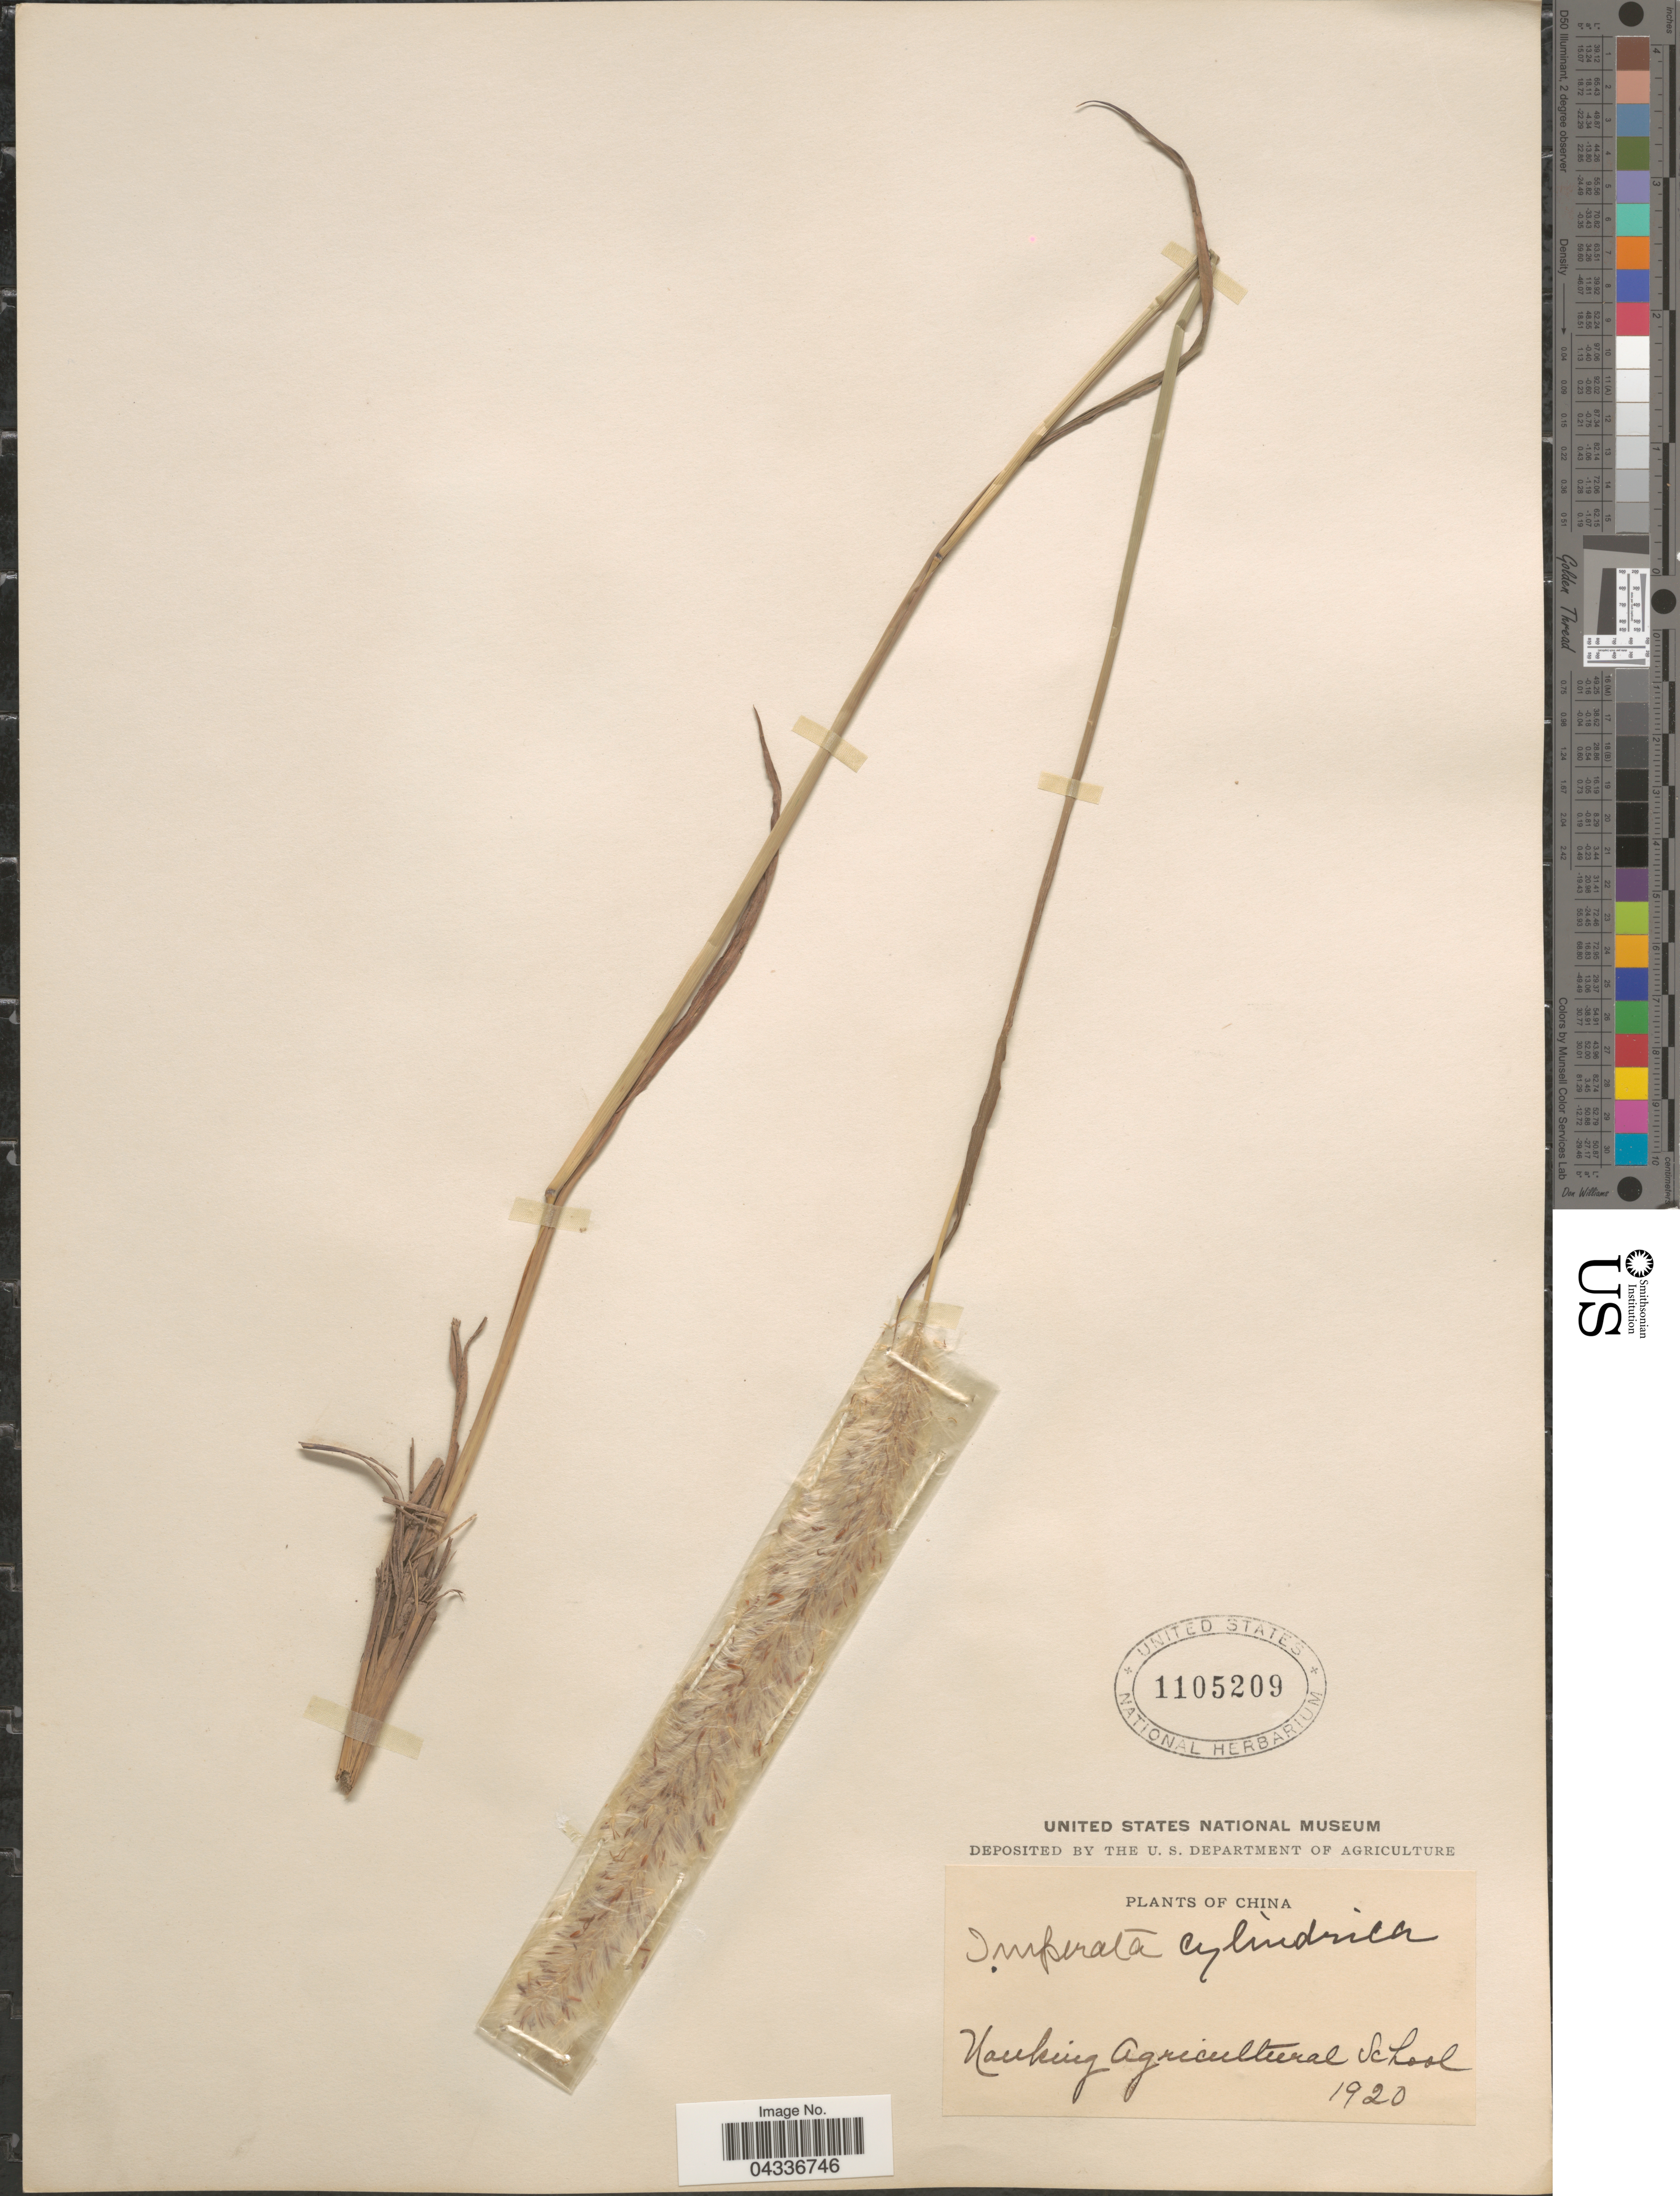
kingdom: Plantae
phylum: Tracheophyta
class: Liliopsida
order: Poales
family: Poaceae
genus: Imperata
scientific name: Imperata cylindrica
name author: (L.) P. Beauv.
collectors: Nanking Agricultural School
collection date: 1920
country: China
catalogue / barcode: US 1105209